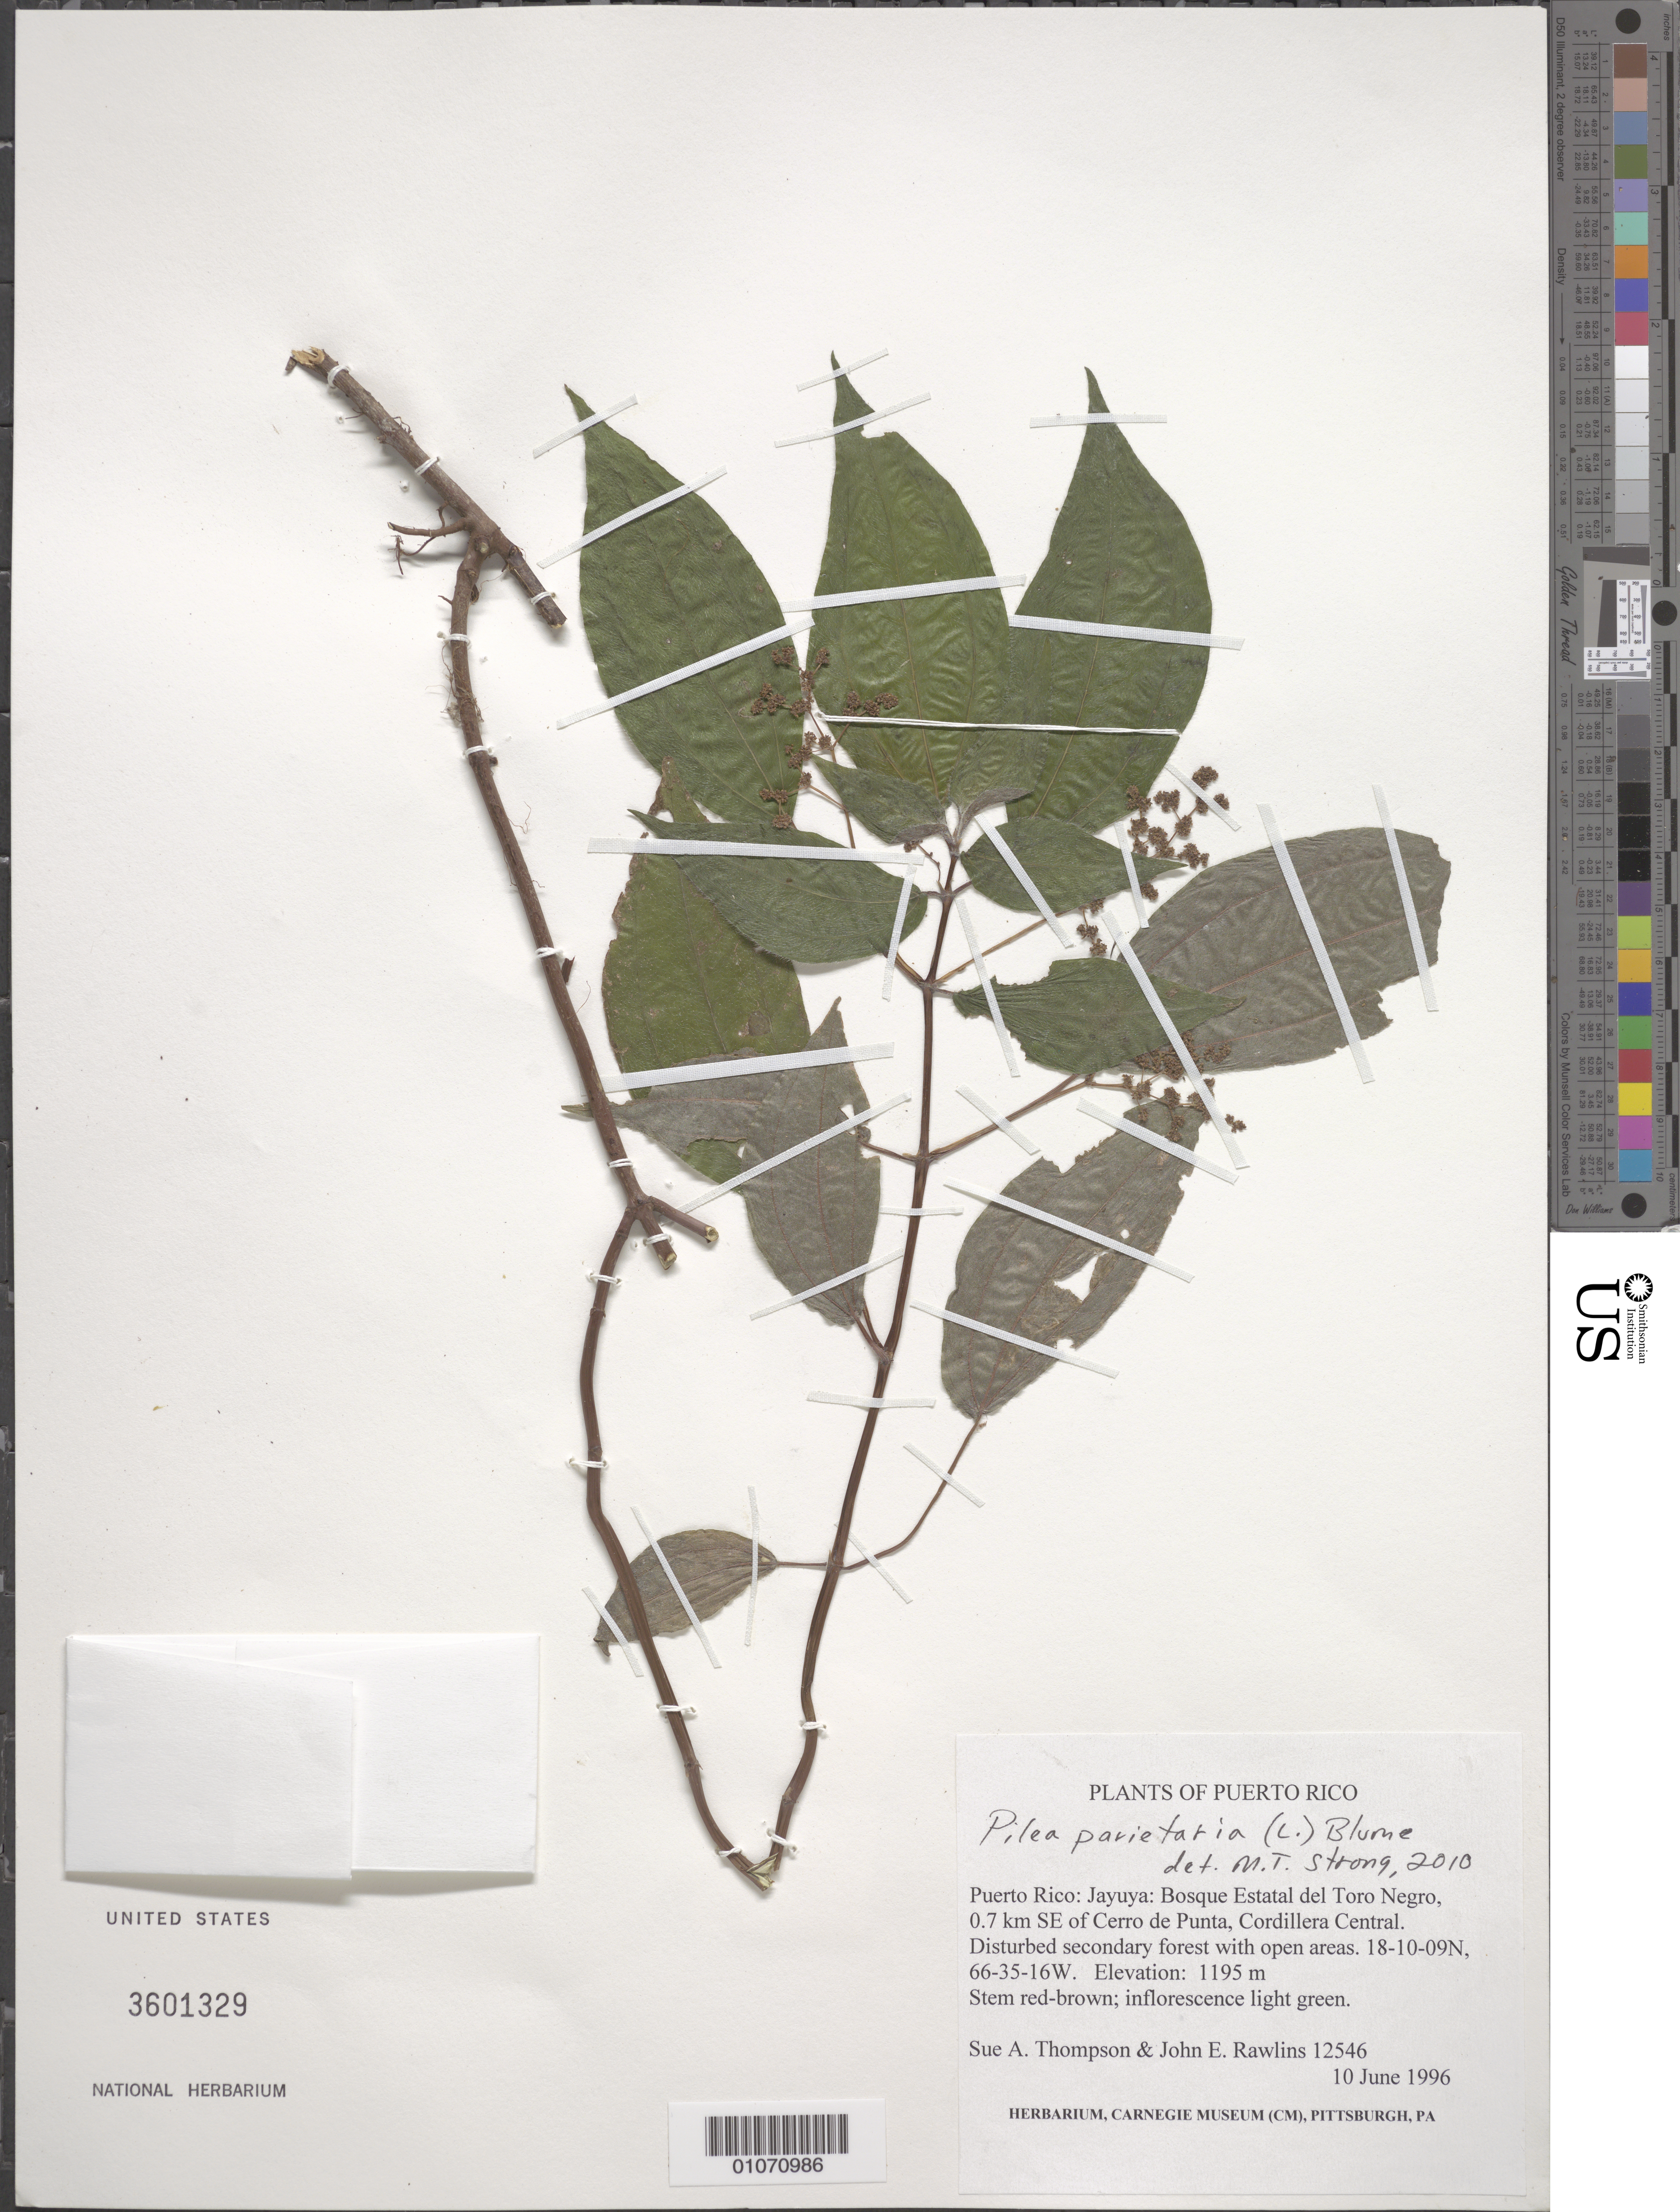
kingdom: Plantae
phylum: Tracheophyta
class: Magnoliopsida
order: Rosales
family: Urticaceae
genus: Pilea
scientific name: Pilea parietaria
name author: (L.) Blume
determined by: Strong, M. T., (US), Smithsonian Institution - National Museum of Natural History (UNITED STATES)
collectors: S. A. Thompson & J. Rawlins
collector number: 12546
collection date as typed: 10 Jun 1996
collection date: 1996-06-10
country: Puerto Rico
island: Puerto Rico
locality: Jayuya; Bosque Estatal del Toro Negro, 0.7 km SE of Cerro de Punta, Cordillera Central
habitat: Disturbed secondary forest with open areas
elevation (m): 1195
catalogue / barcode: US 3601329